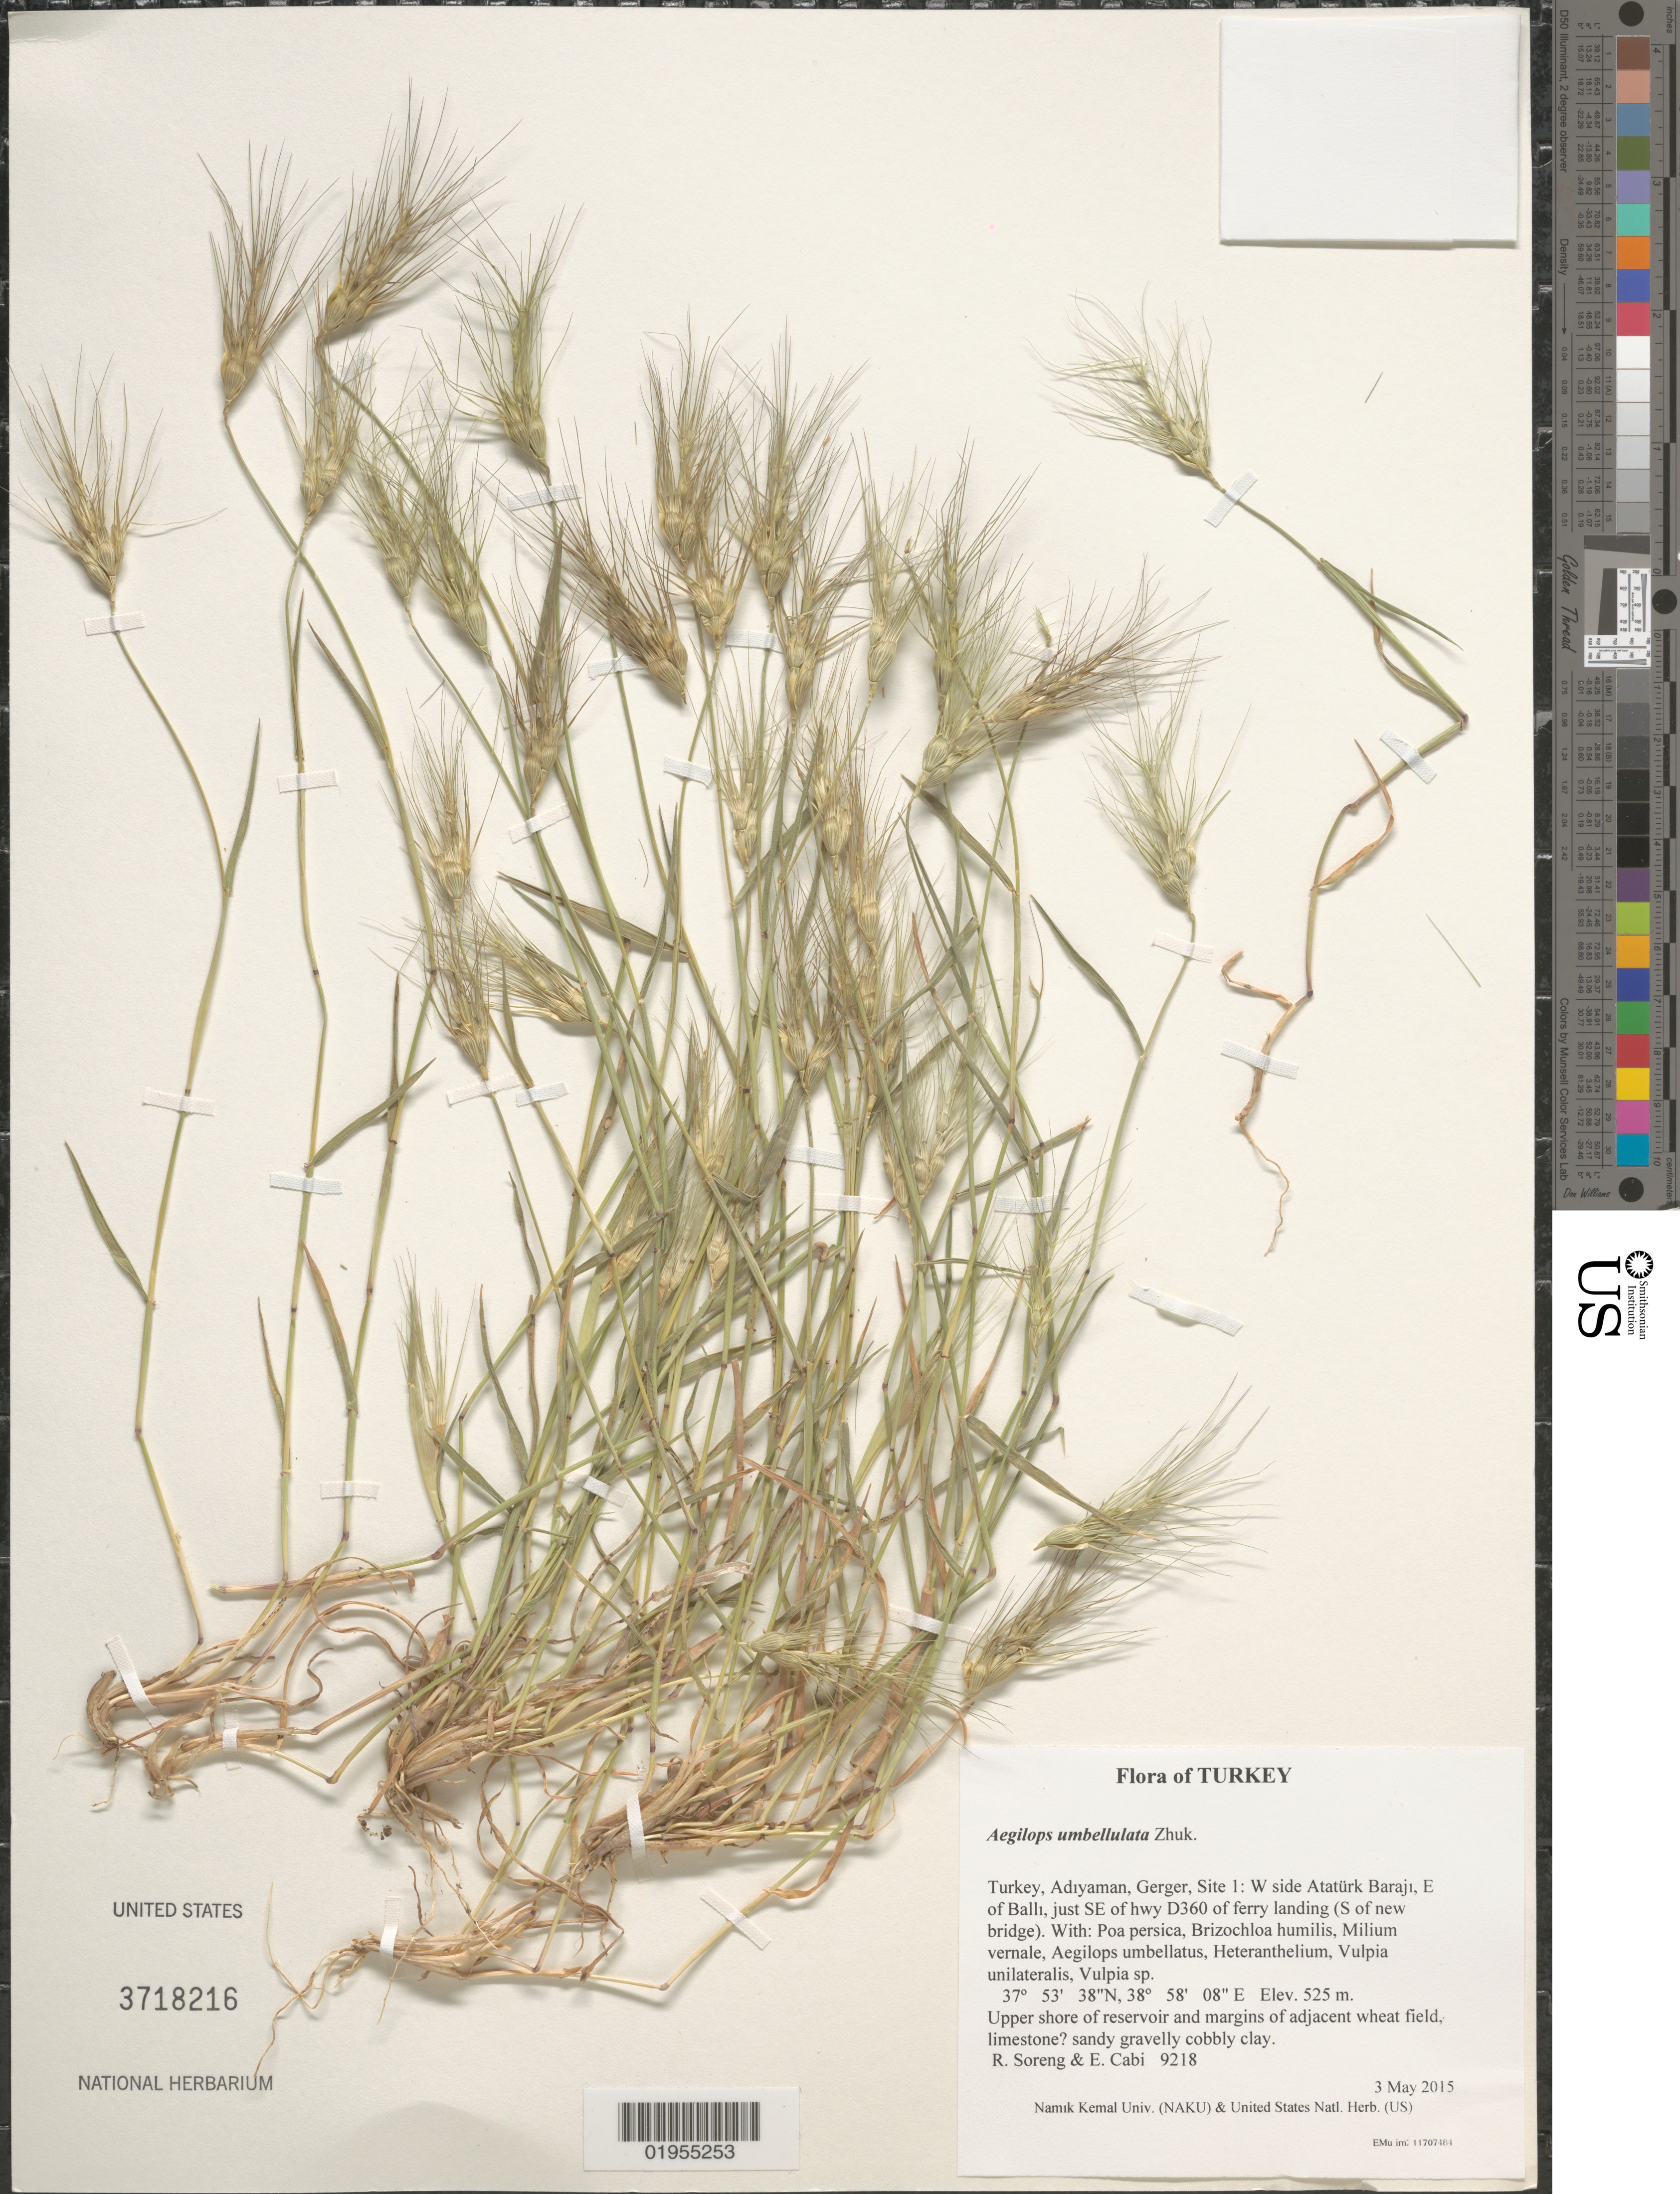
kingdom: Plantae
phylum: Tracheophyta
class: Liliopsida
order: Poales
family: Poaceae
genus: Aegilops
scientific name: Aegilops umbellulata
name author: Zhuk.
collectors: R. J. Soreng & E. Cabi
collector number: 9218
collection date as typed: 2015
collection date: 2015-05-03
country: Turkey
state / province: Adiyaman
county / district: Gerger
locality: Site 1: W side Ataturk Baraji, E of Balli, just SE of hwy D360 of ferry landing (S of new bridge)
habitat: Upper shore of reservoir and margins of adjacent wheat field, limestone? sandy gravelly cobbly clay.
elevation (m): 525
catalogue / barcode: US 3718216